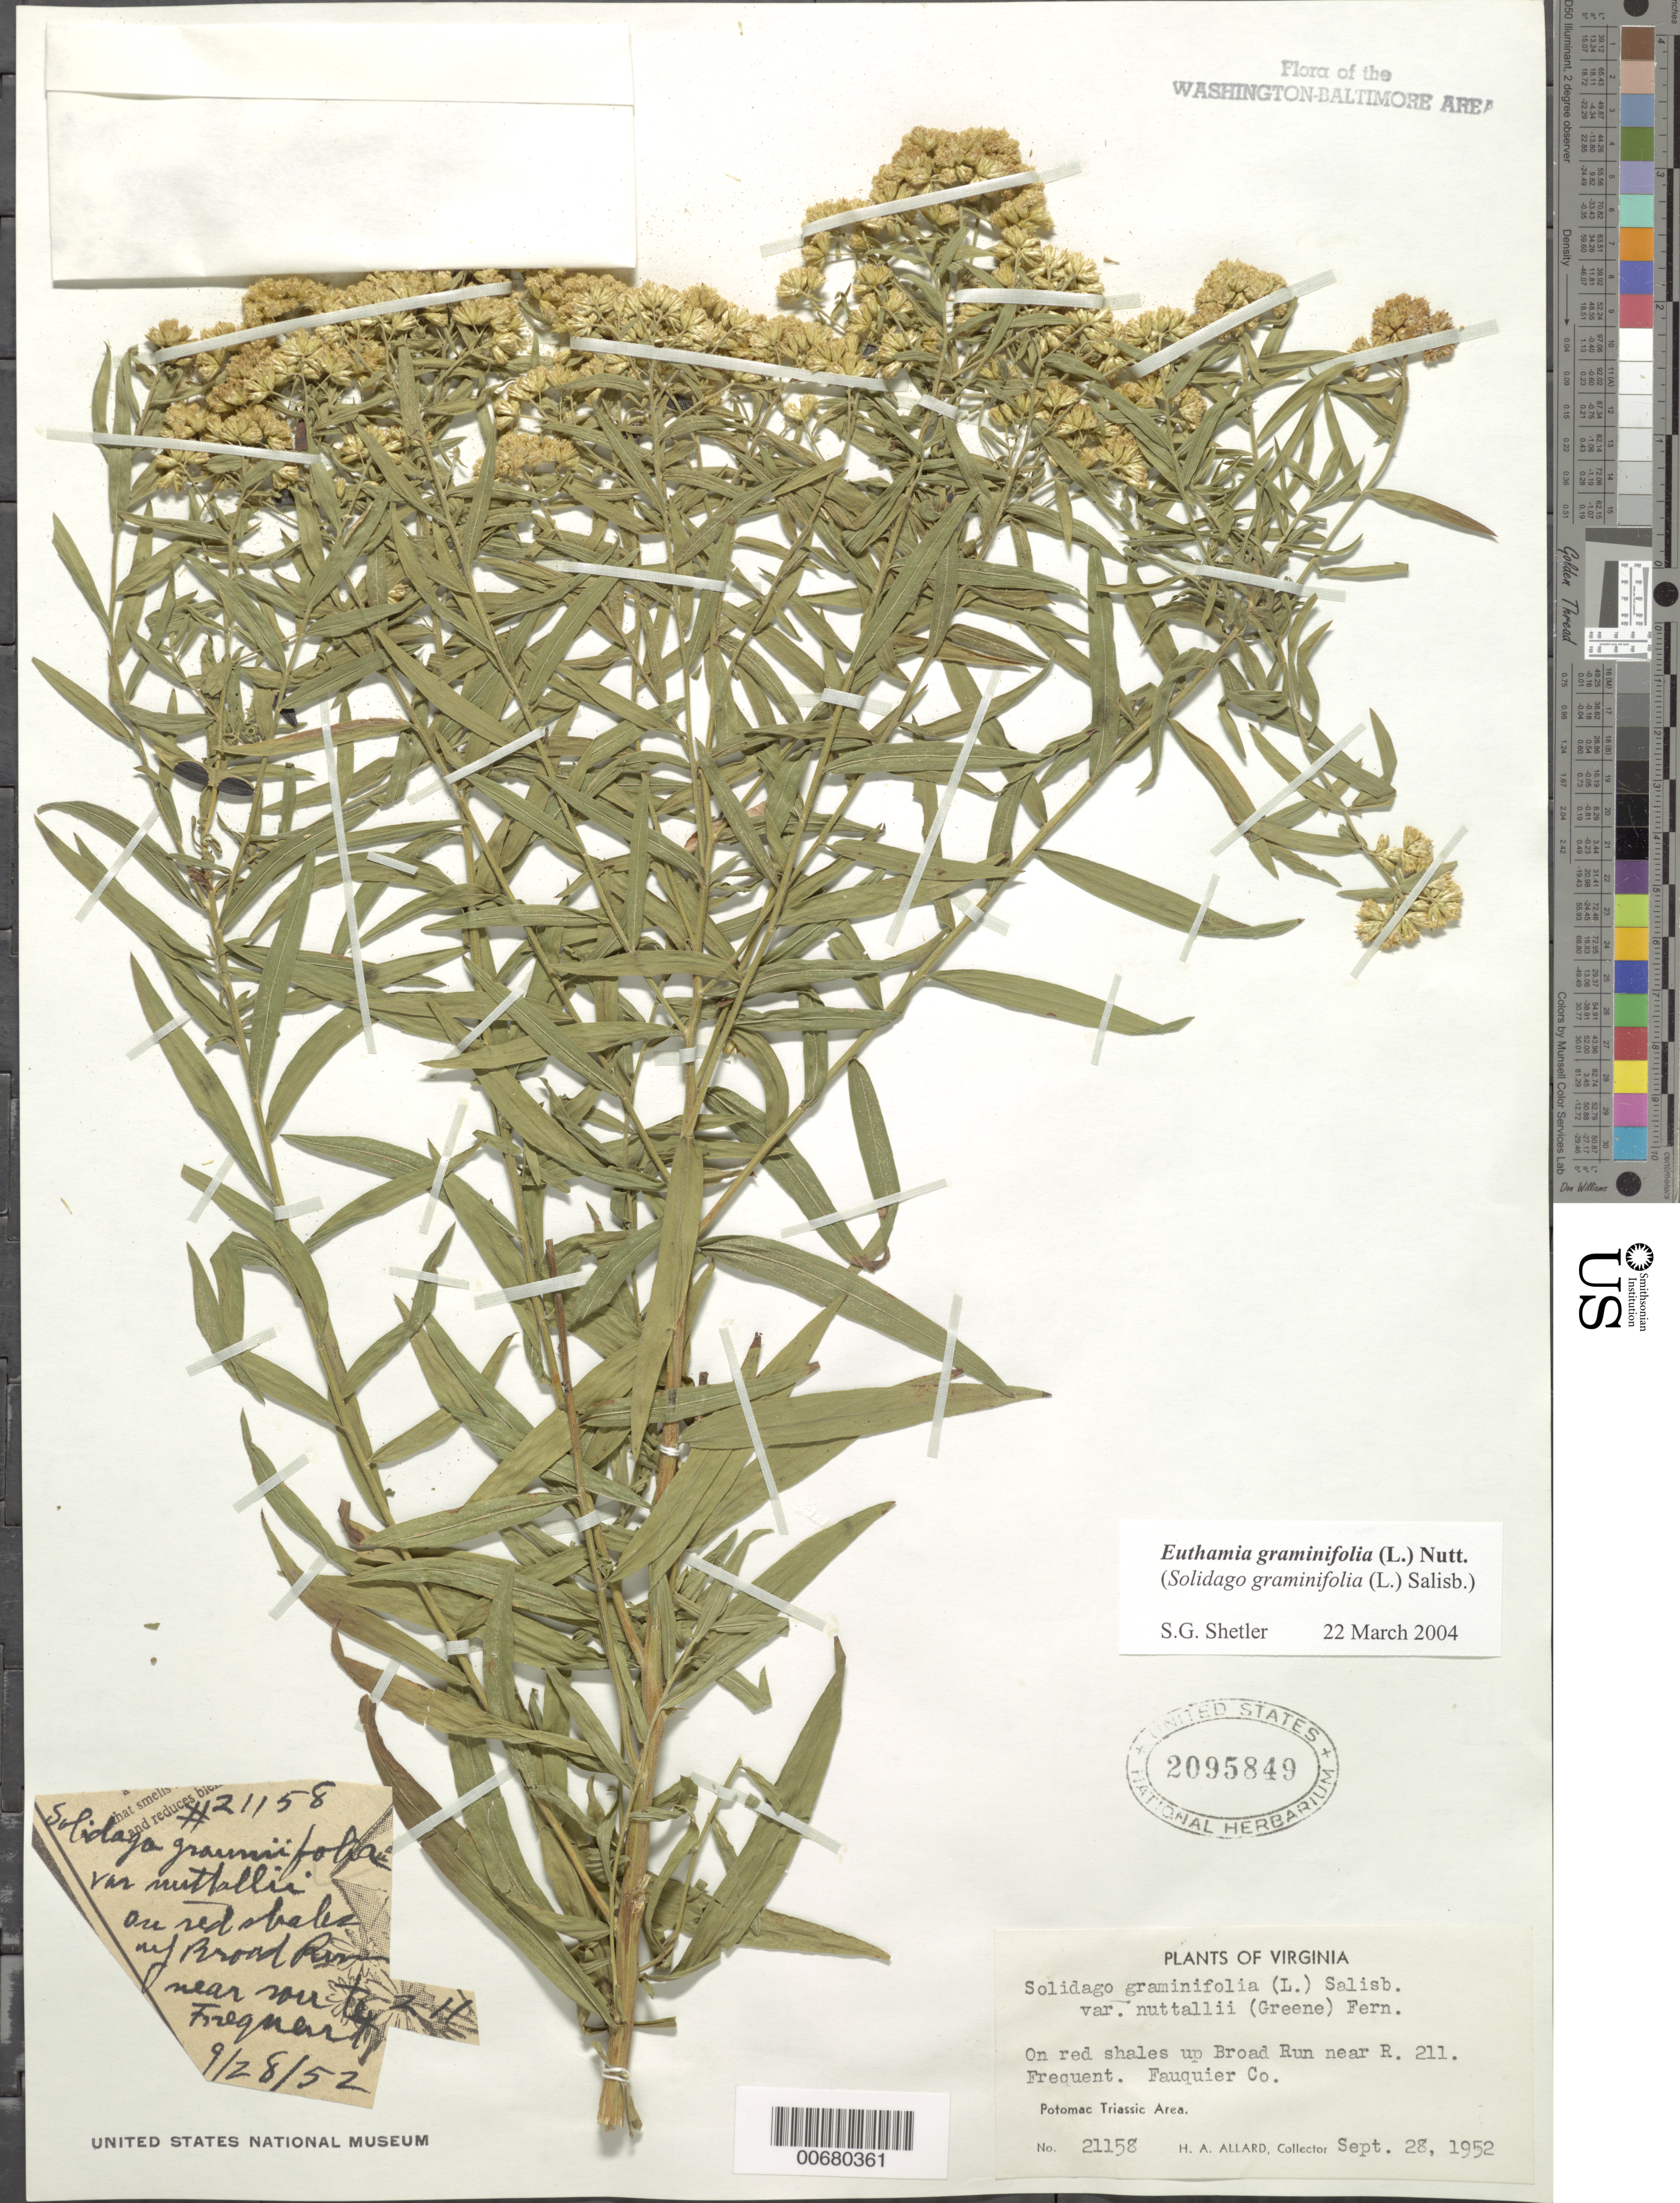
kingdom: Plantae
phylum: Tracheophyta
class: Magnoliopsida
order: Asterales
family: Asteraceae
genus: Euthamia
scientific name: Euthamia graminifolia var. nuttalii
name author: (S.W. Greene) W. Stone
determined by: Shetler, Stanwyn G., (US), NMNH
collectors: H. A. Allard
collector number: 21158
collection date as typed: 28 Sep 1952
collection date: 1952-09-28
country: United States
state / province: Virginia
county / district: Fauquier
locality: Broad Run near Route 211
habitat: Red shales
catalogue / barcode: US 2095849